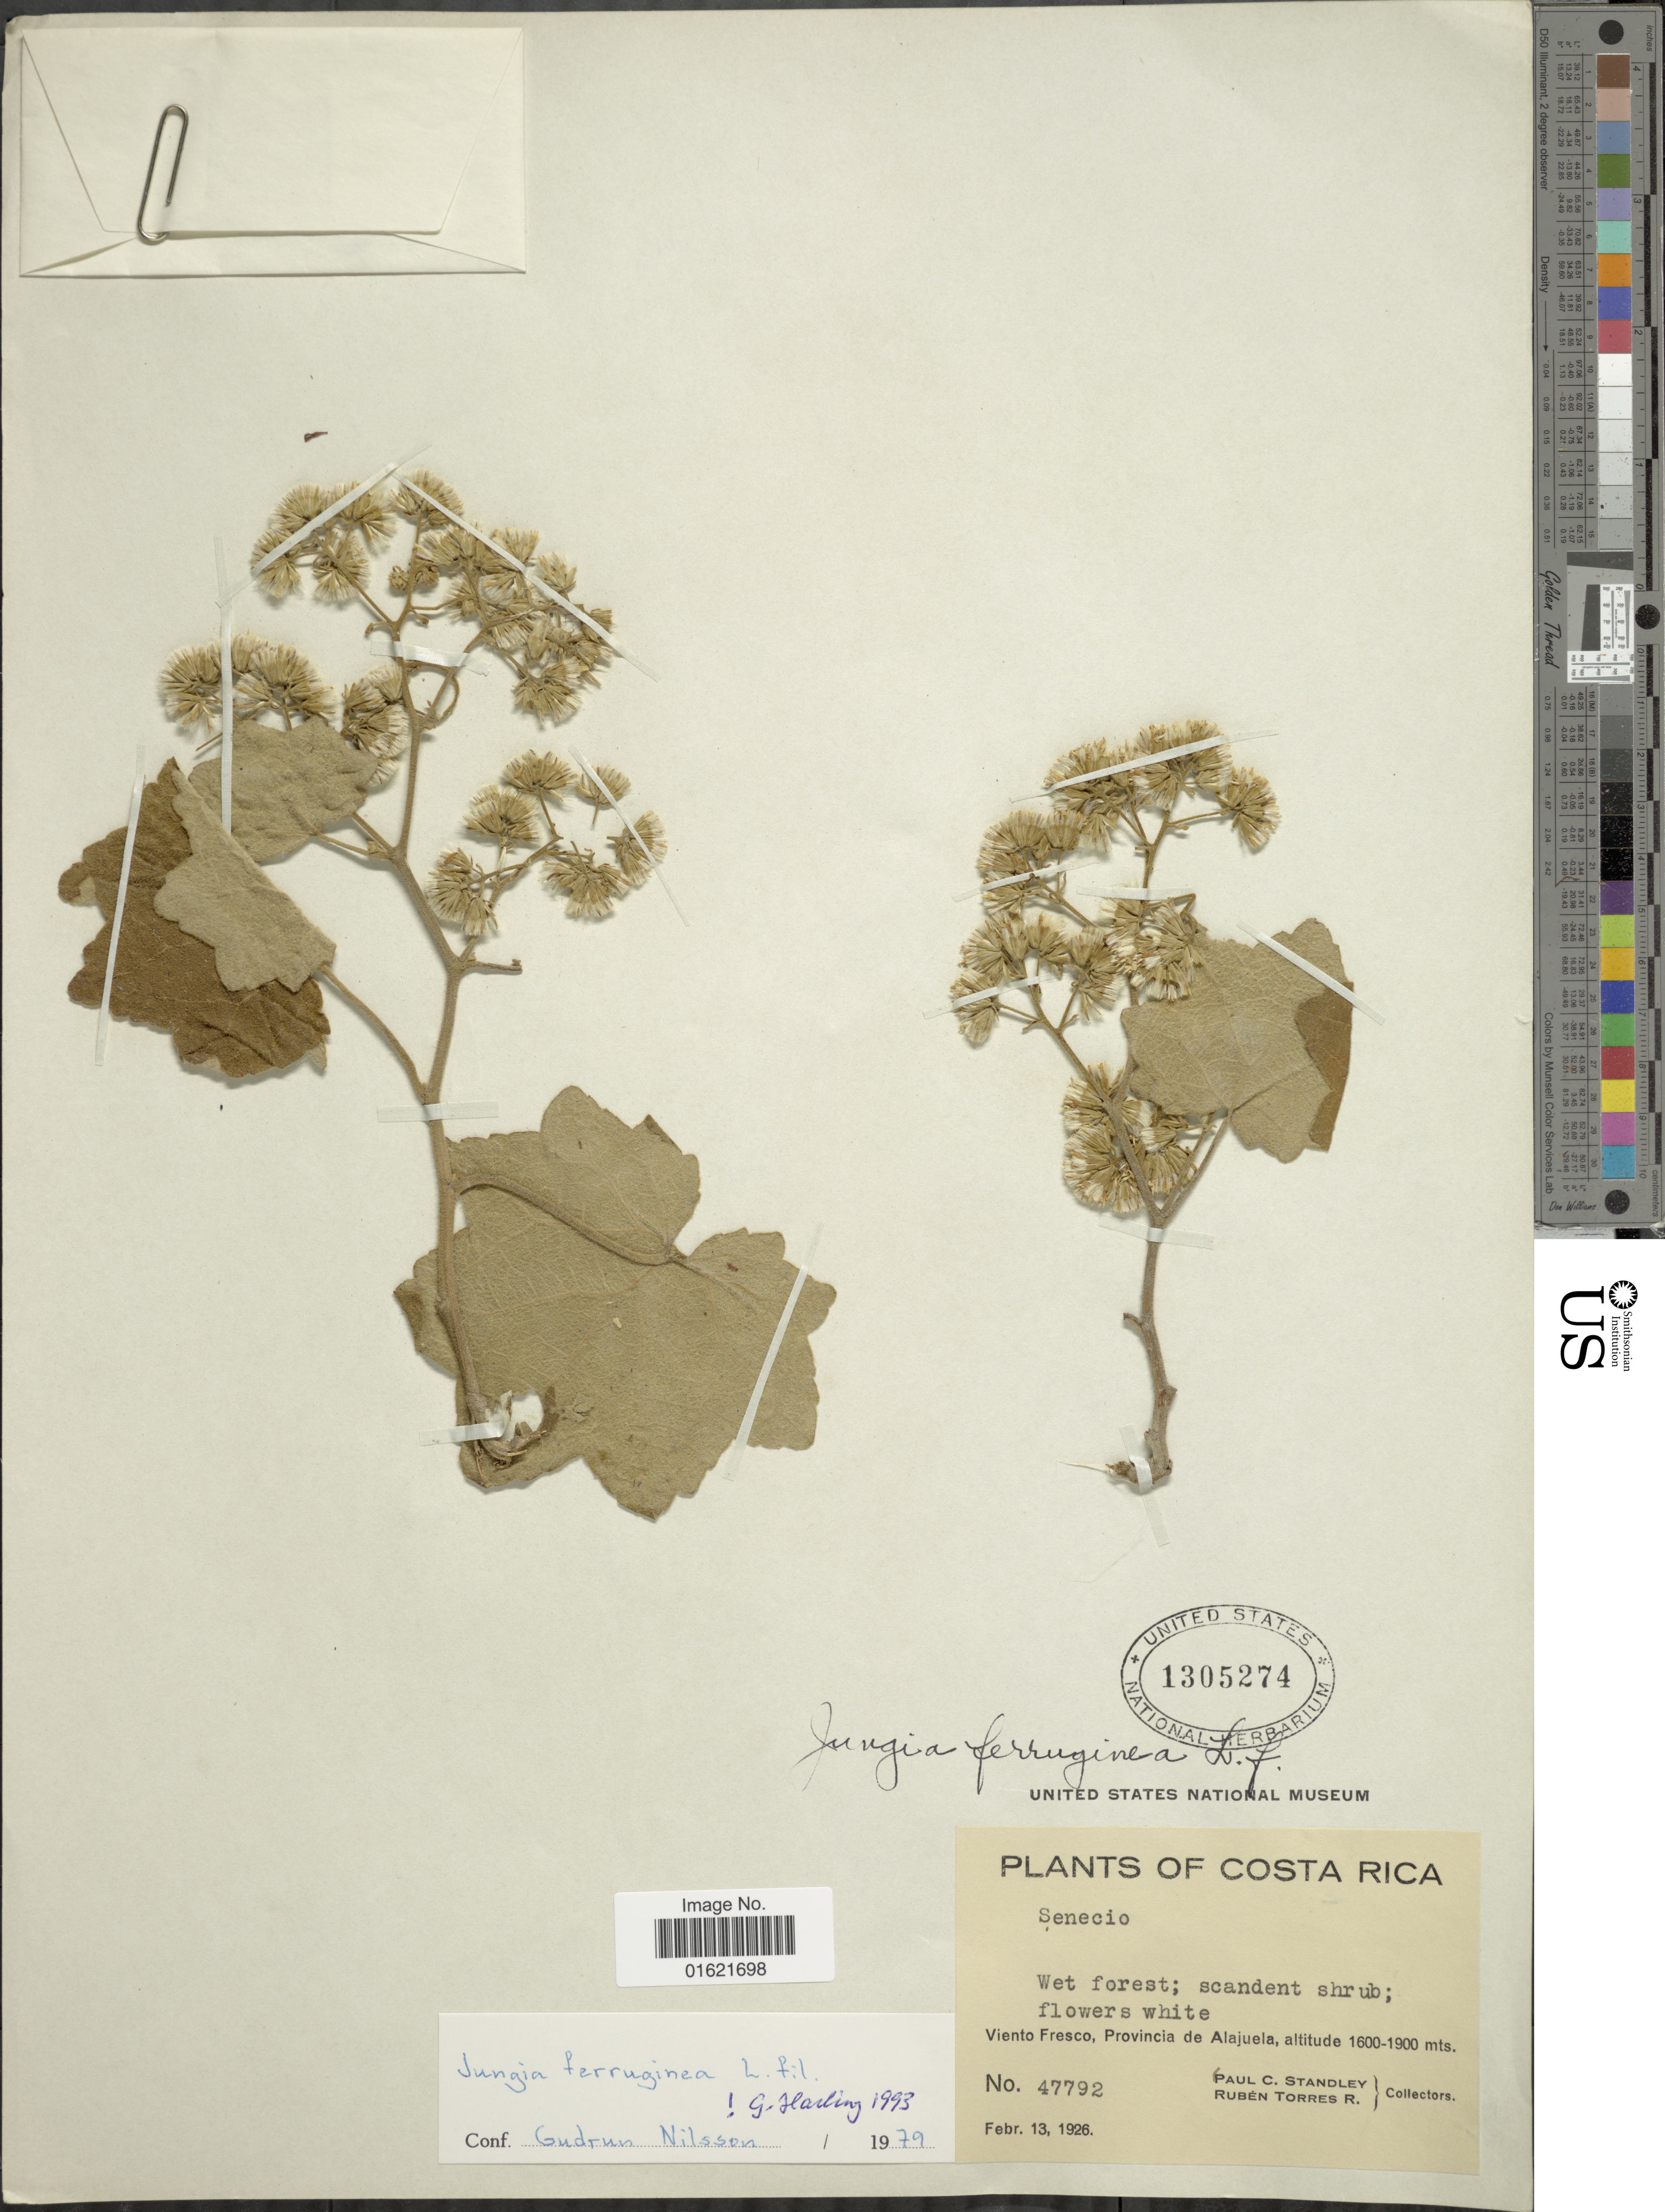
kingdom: Plantae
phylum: Tracheophyta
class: Magnoliopsida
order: Asterales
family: Asteraceae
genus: Jungia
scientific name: Jungia ferruginea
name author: L. f.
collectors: P. C. Standley & R. Torres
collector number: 47792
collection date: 1926-02-13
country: Costa Rica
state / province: Alajuela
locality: Viento Fresco, Provincia de Alajuela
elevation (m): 1600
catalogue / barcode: US 1305274